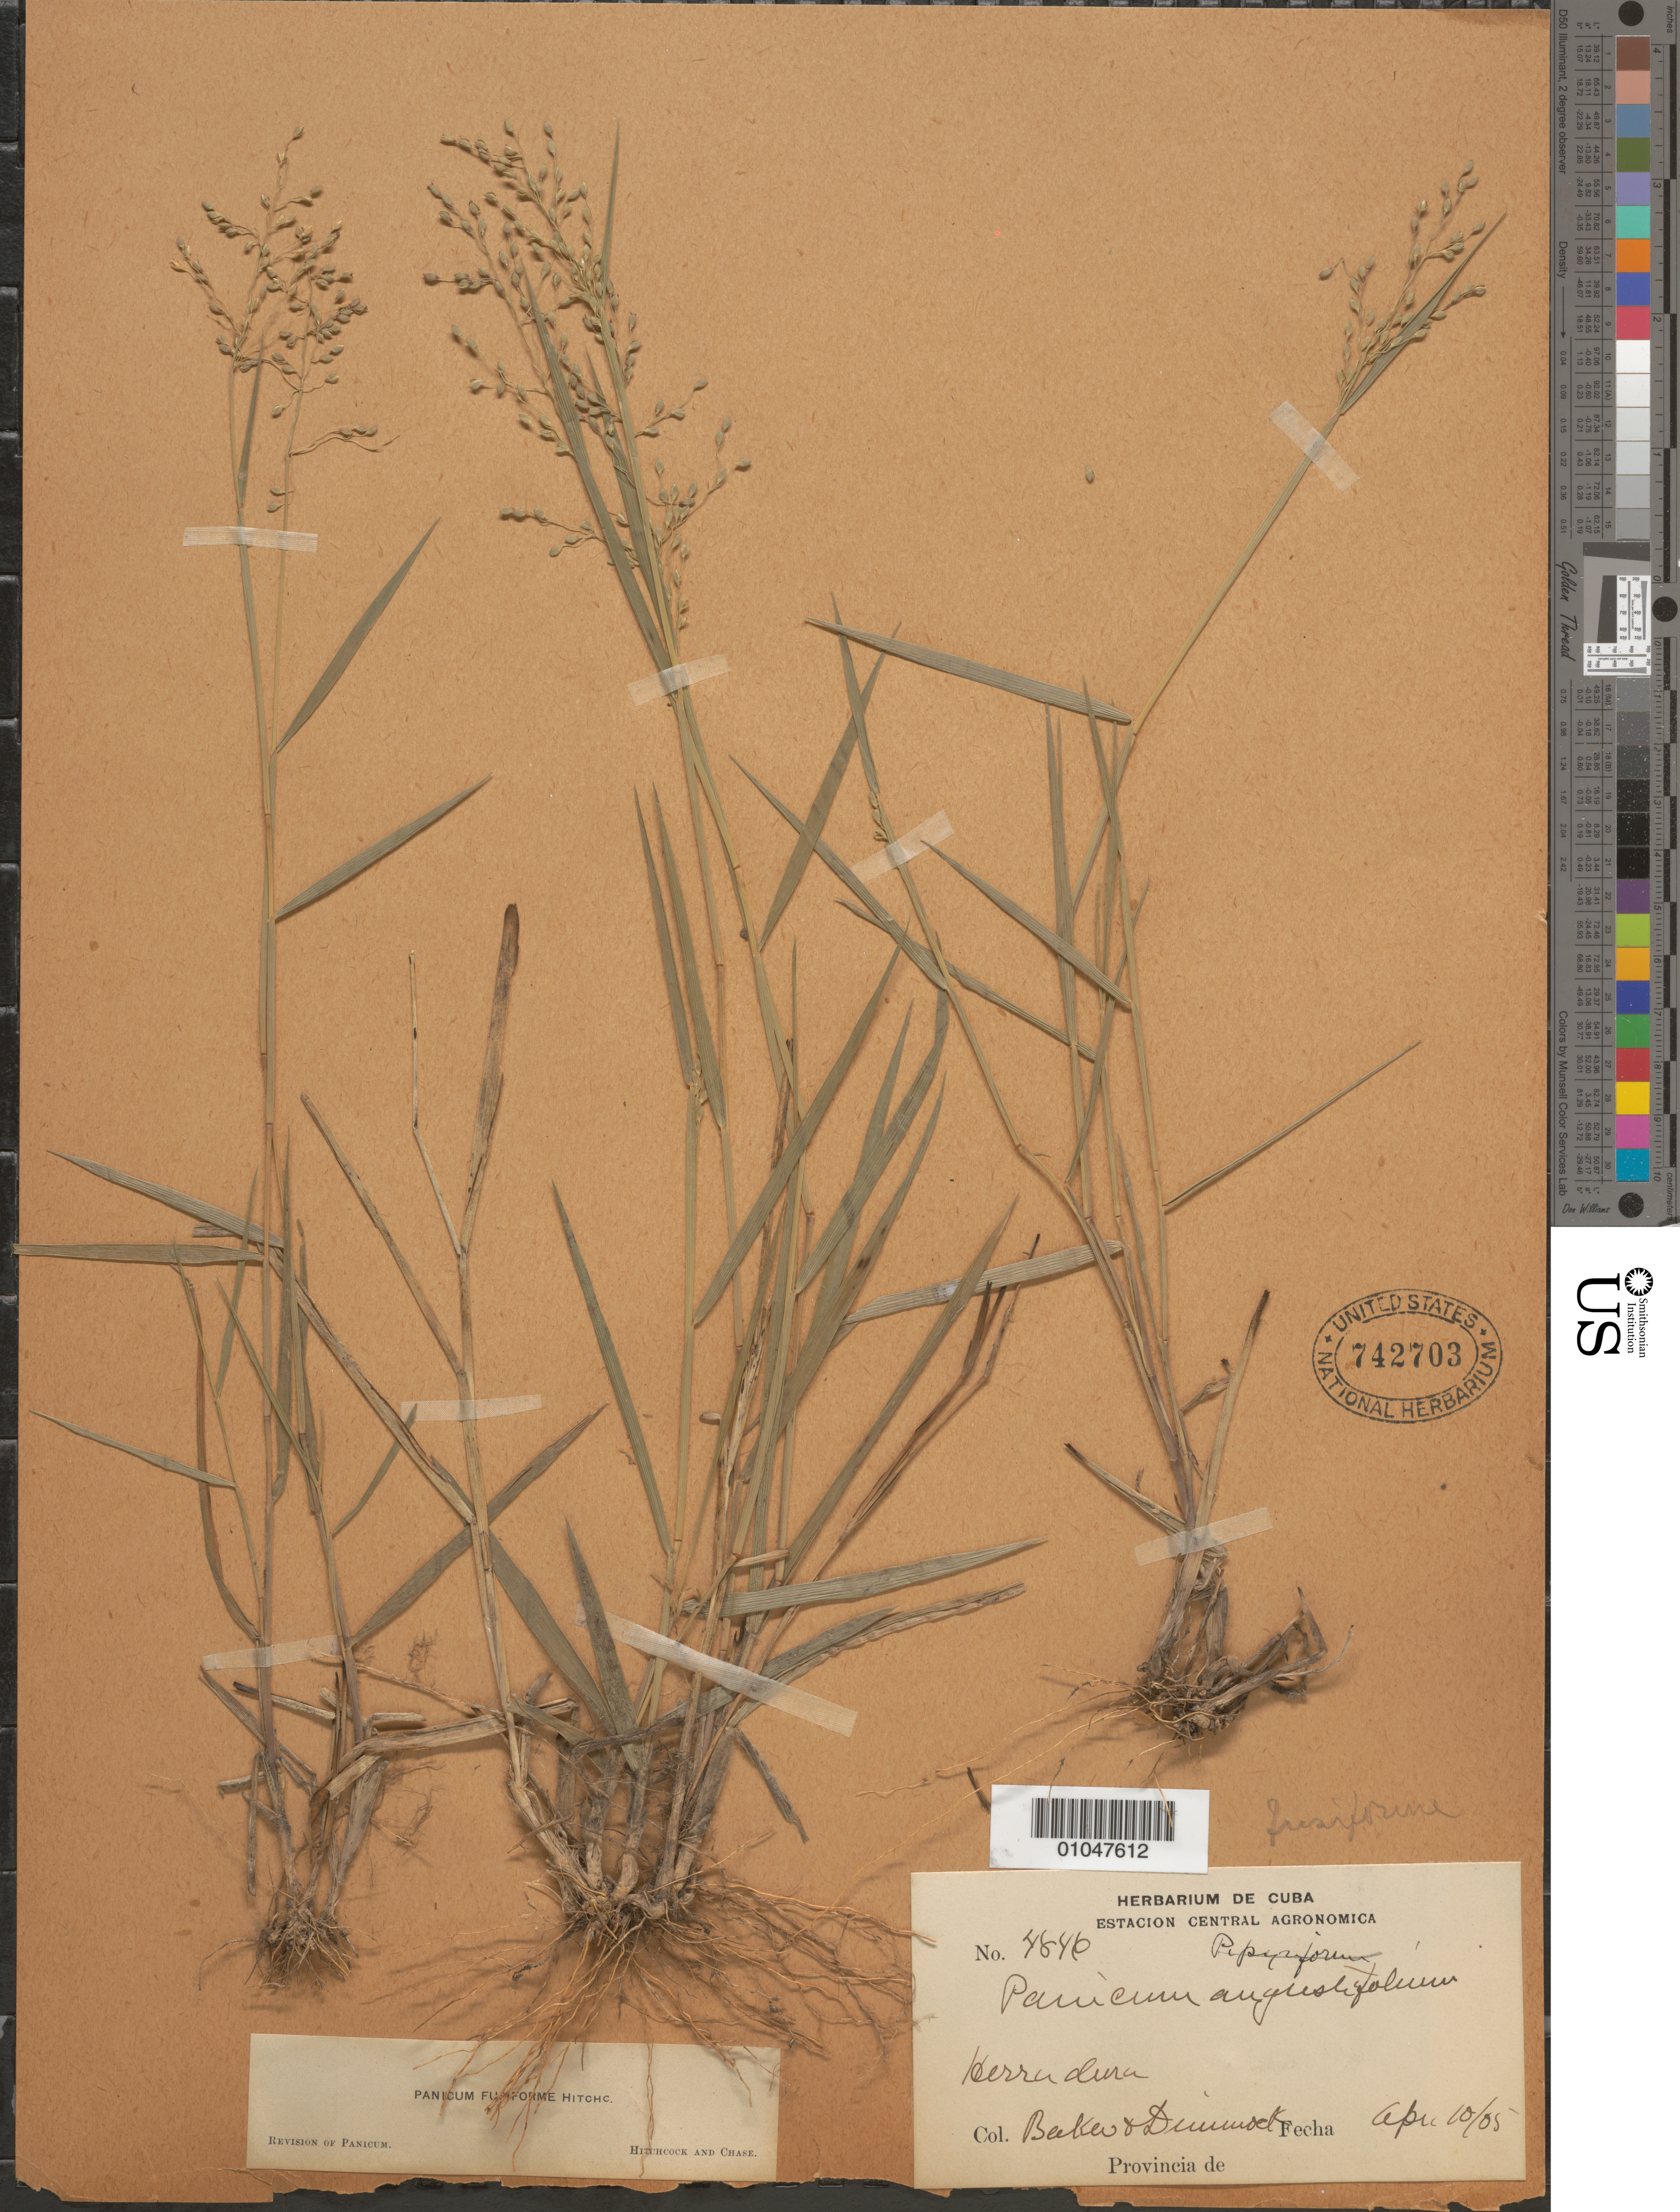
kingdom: Plantae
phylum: Tracheophyta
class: Liliopsida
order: Poales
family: Poaceae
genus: Panicum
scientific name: Panicum fusiforme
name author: Hitchc.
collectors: C. F. Baker & -. Dimmock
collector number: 4846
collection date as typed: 10 Apr 1905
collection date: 1905-04-10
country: Cuba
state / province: Pinar del Río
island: Cuba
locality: Herradura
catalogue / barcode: US 742703